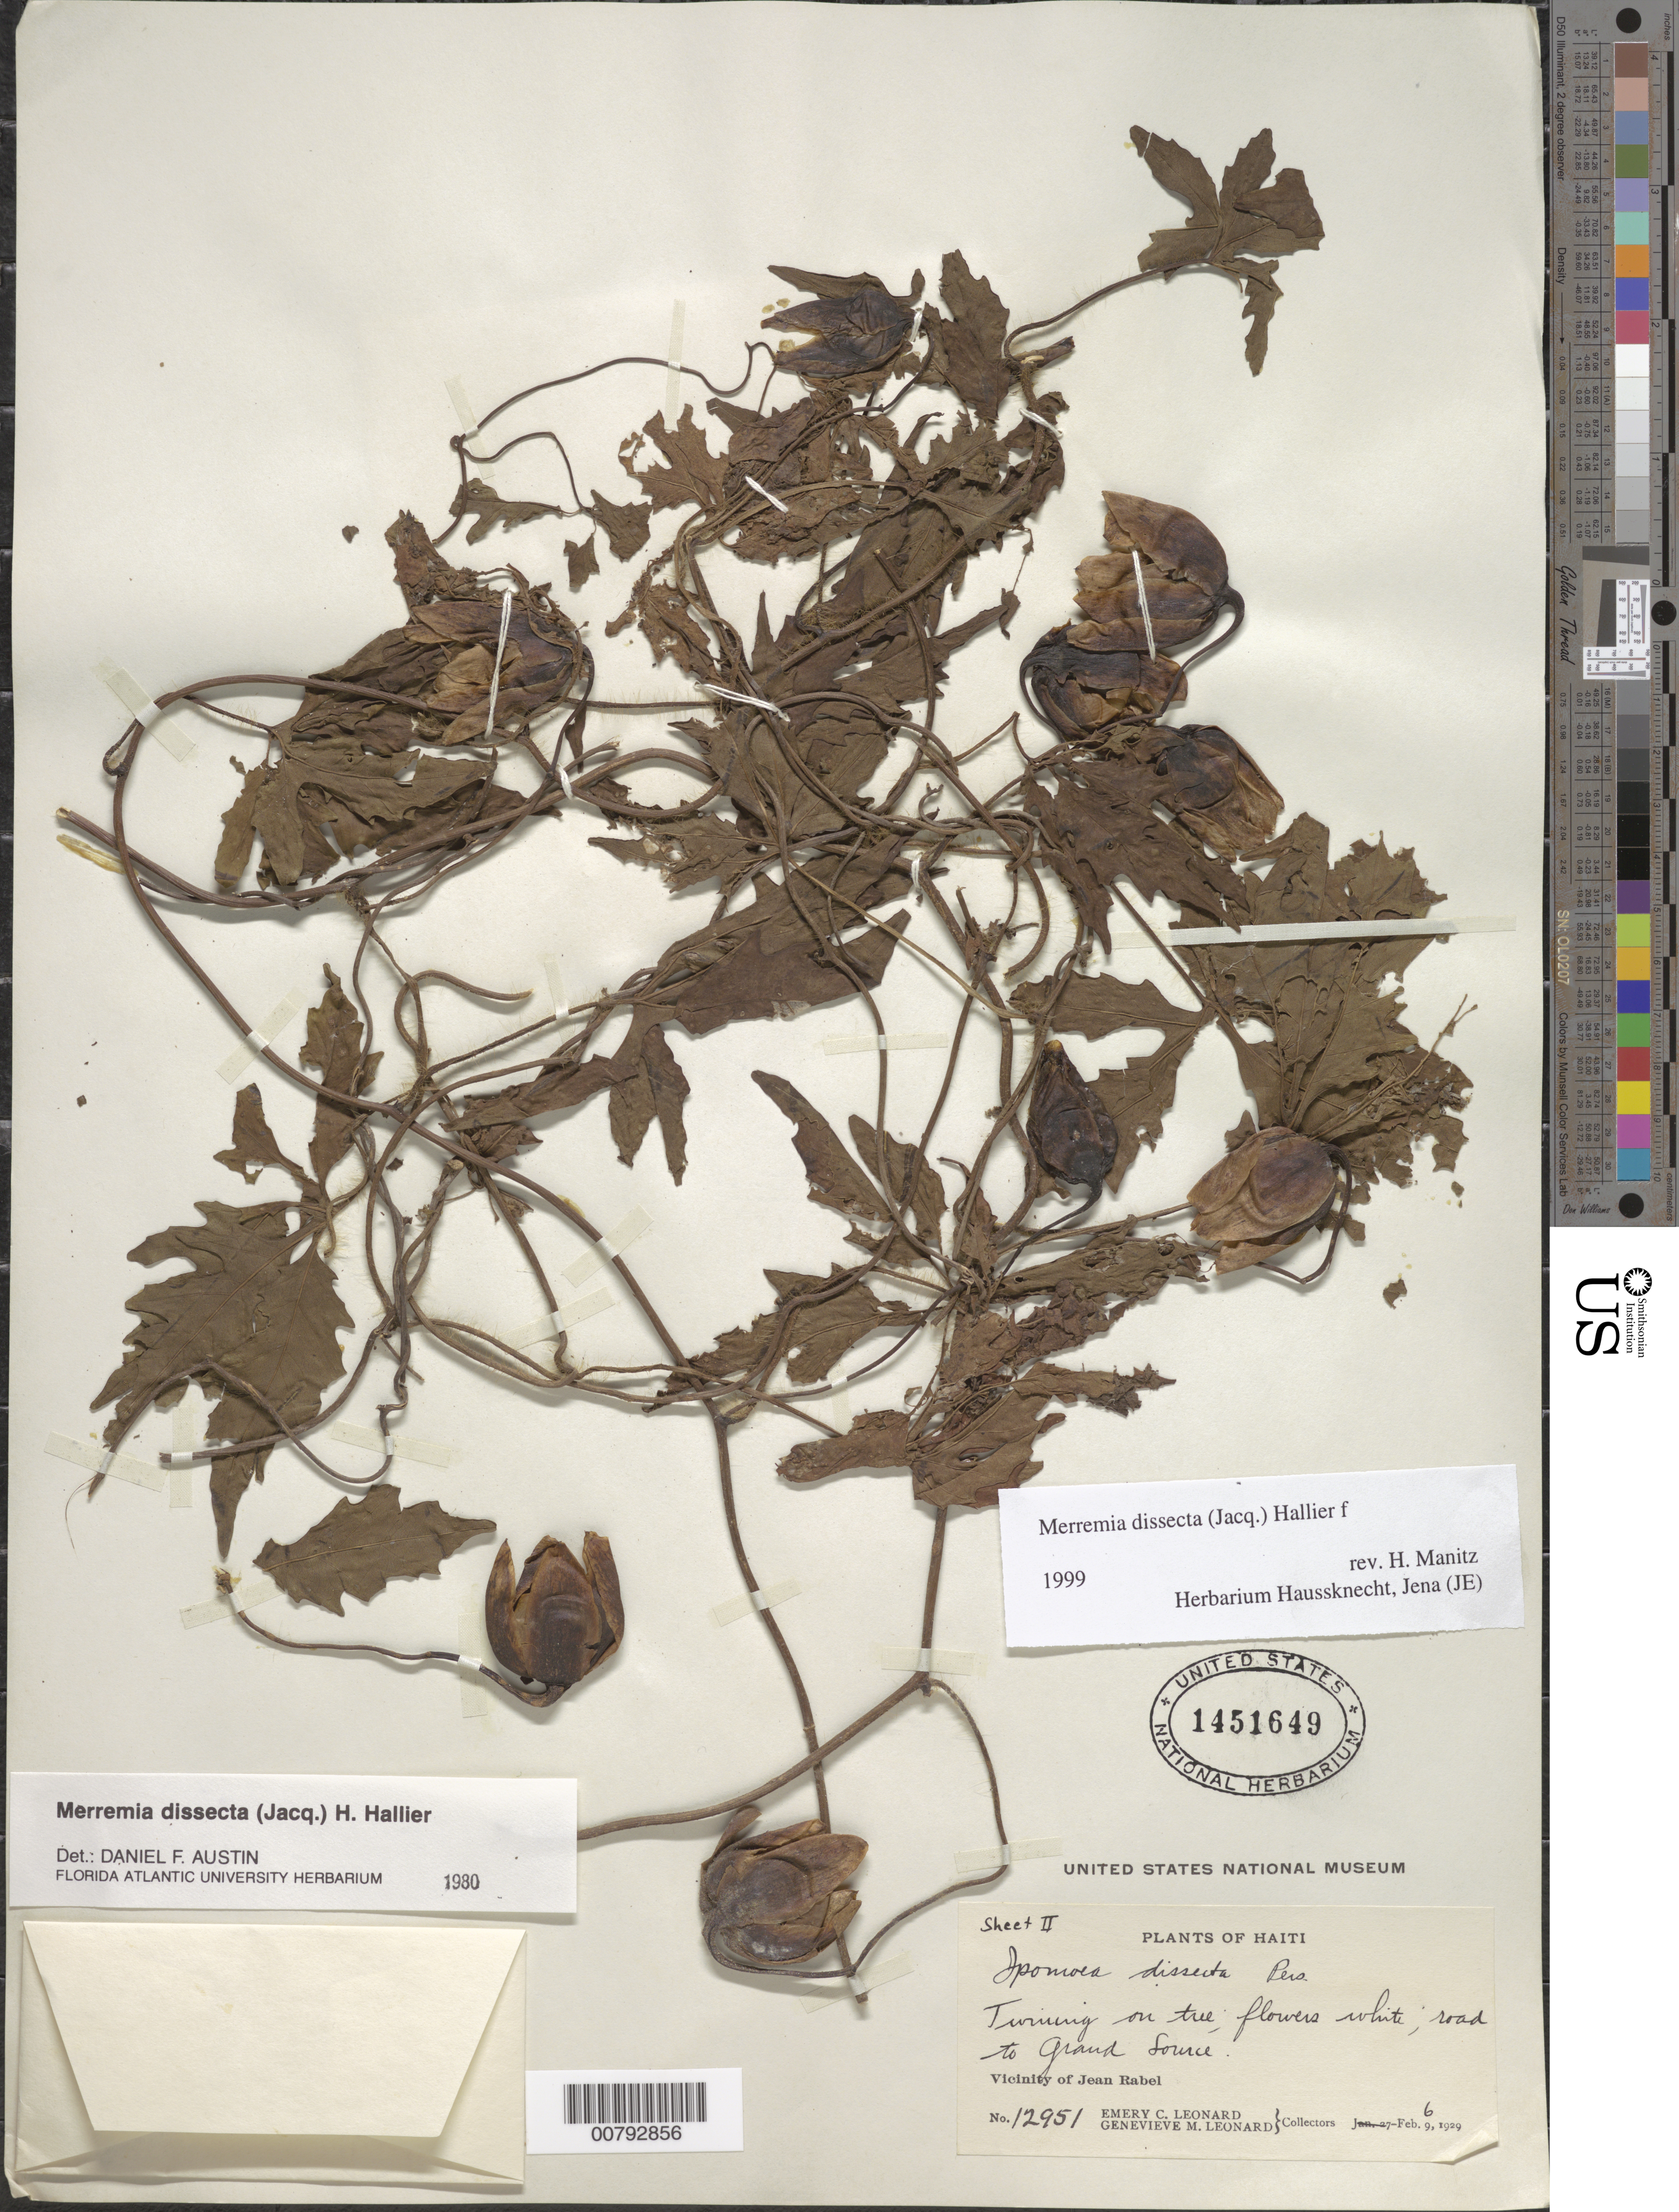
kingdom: Plantae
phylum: Tracheophyta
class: Magnoliopsida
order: Solanales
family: Convolvulaceae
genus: Distimake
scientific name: Distimake dissectus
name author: (Jacq.) A. R. Simões & Staples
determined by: Strong, Mark T., (BOT), Smithsonian Institution - National Museum of Natural History (UNITED STATES)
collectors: E. C. Leonard & G. M. Leonard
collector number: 12951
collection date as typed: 06 Feb 1929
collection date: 1929-02-06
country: Haiti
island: Hispaniola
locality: Vicinity of Jean Rabel, road to Grand Source.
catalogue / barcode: US 1451649